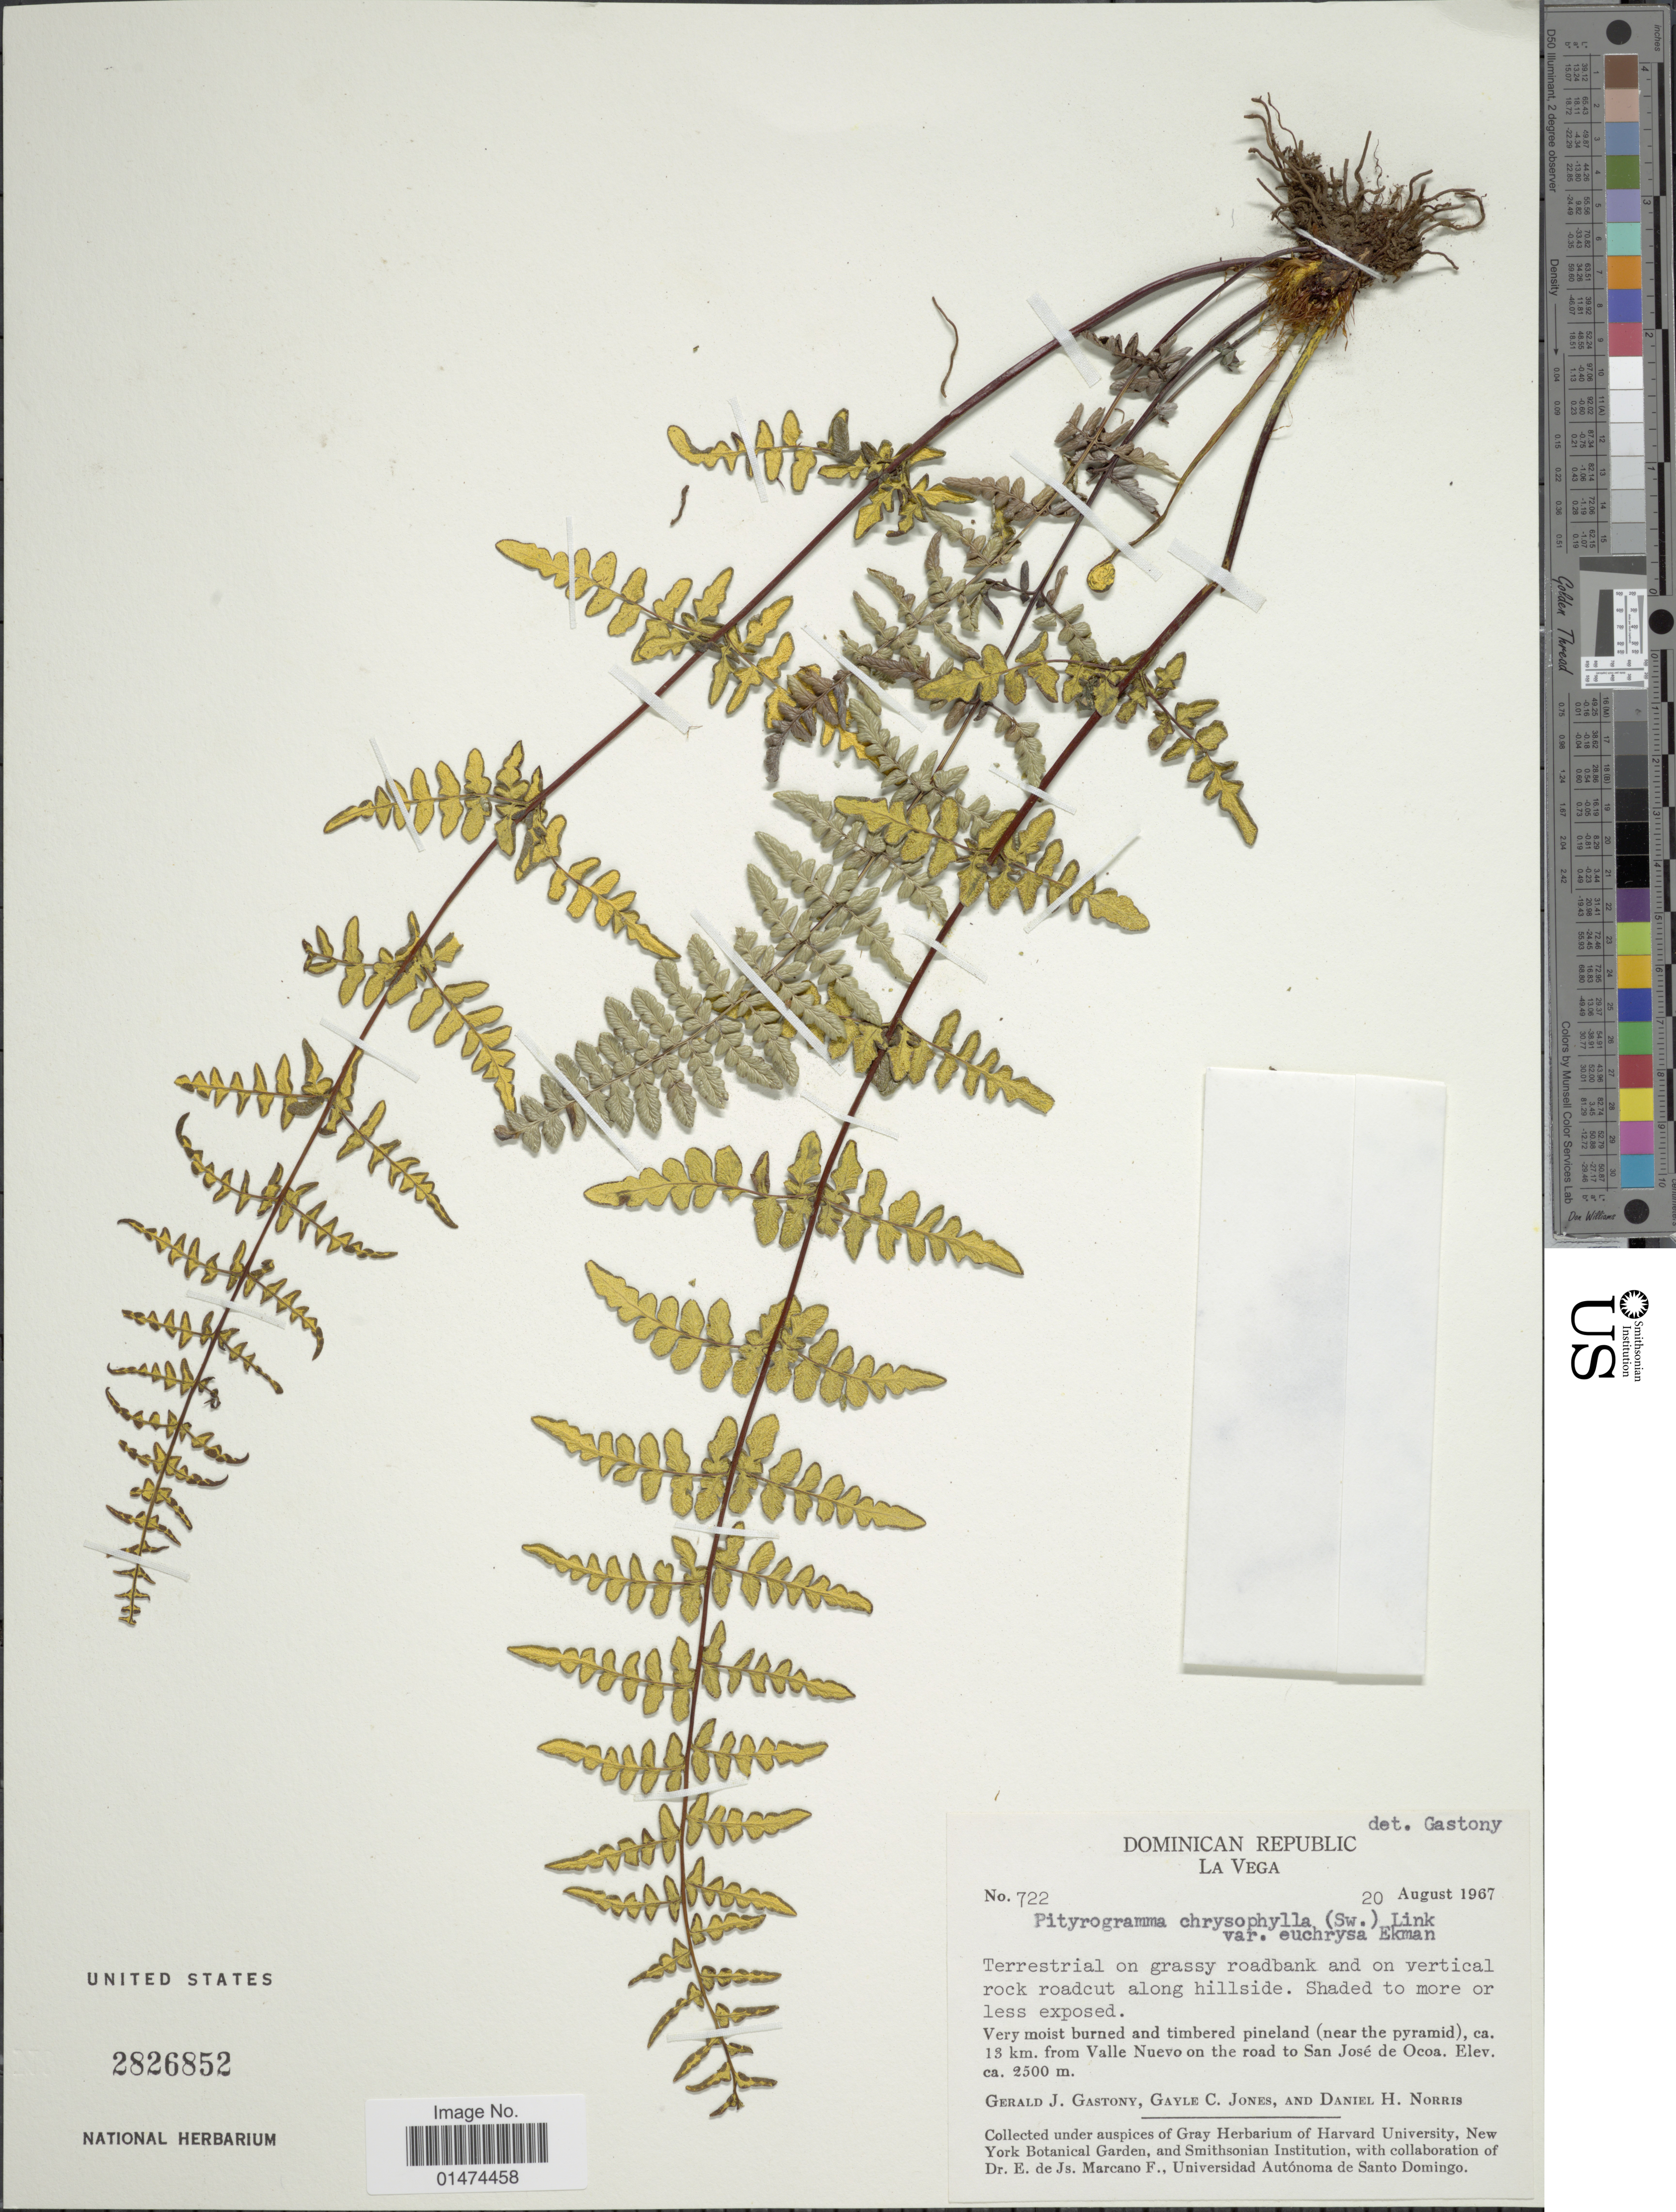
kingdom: Plantae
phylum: Tracheophyta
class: Polypodiopsida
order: Polypodiales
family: Pteridaceae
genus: Pityrogramma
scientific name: Pityrogramma chrysophylla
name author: (Sw.) Link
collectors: G. Gastony, G. C. Jones & D. H. Norris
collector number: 722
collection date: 1967-03-20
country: Dominican Republic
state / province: La Vega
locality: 13 km. from Valle Nuevo on the road to San Jose de Ocoa.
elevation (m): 2500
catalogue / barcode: US 2826852